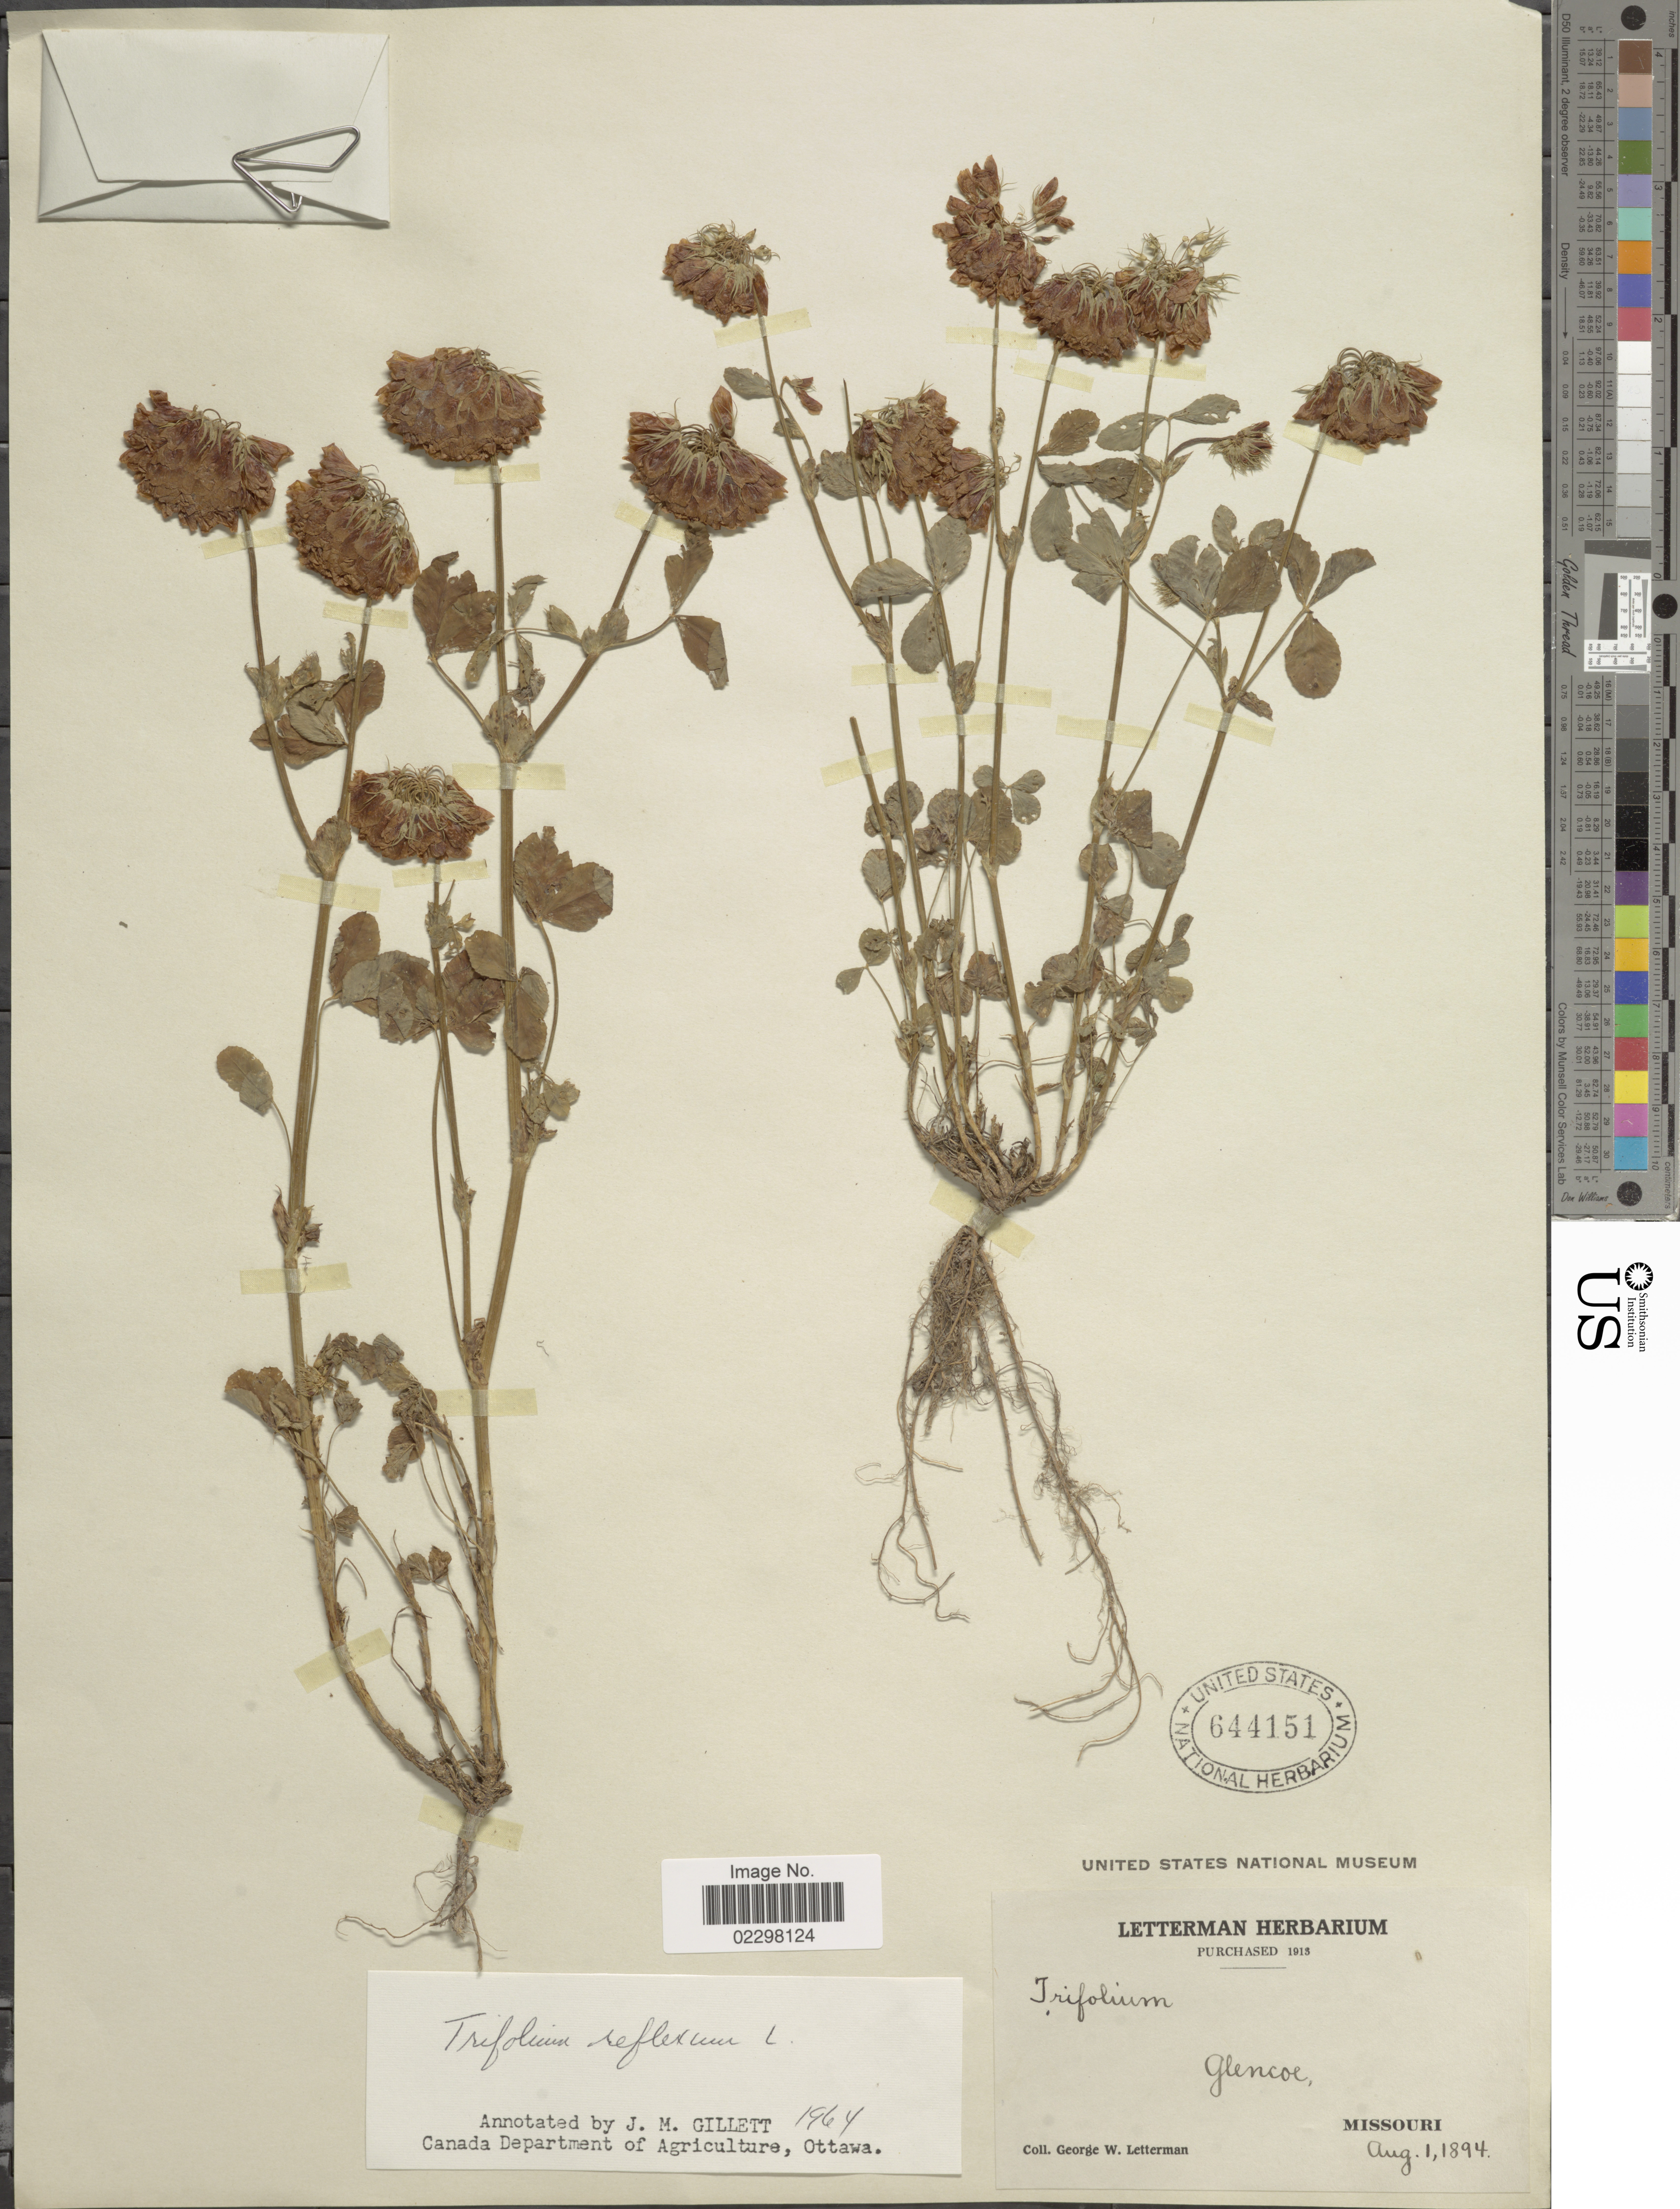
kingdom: Plantae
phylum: Tracheophyta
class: Magnoliopsida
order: Fabales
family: Fabaceae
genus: Trifolium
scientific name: Trifolium reflexum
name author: L.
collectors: G. W. Letterman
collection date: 1894-08-01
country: United States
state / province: Missouri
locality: Glencoe.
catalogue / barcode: US 644151